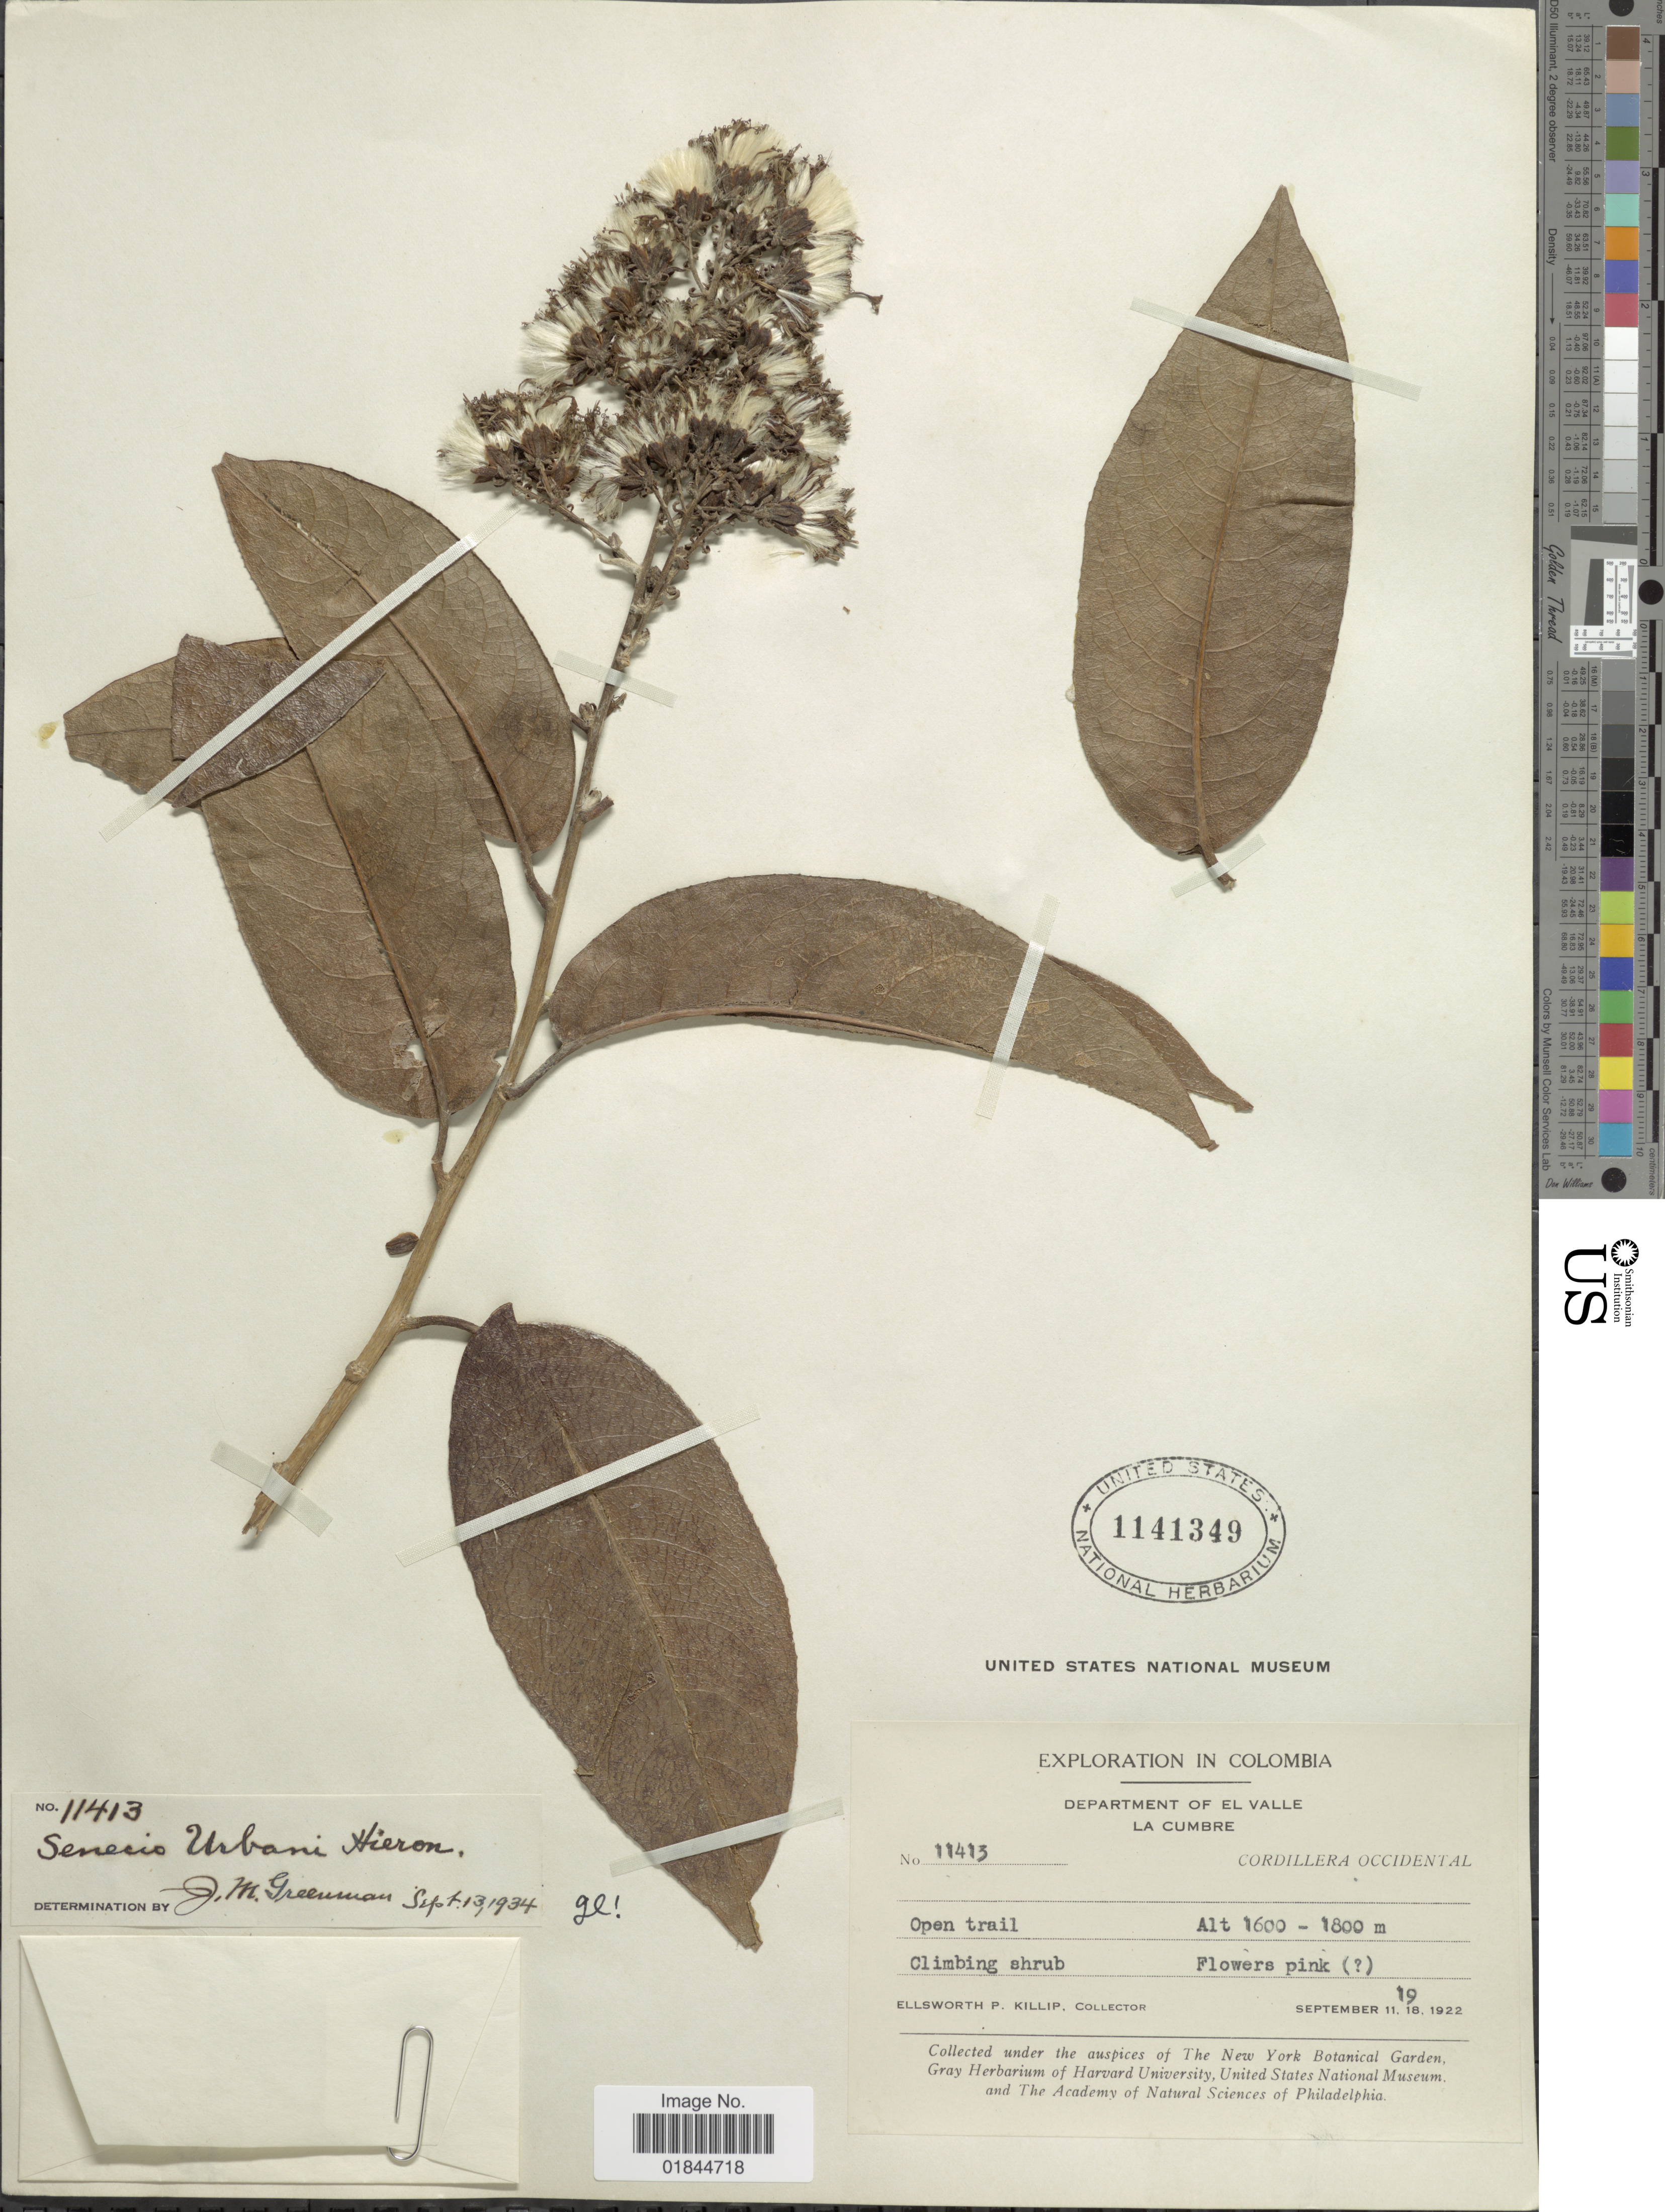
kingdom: Plantae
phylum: Tracheophyta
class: Magnoliopsida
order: Asterales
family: Asteraceae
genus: Pentacalia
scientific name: Pentacalia urbanii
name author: (Hieron.) Cuatrec.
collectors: E. P. Killip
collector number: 11413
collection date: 1922-09-11/1922-09-19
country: Colombia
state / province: Valle del Cauca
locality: Department of El Valle. La Cumbre. Cordillera Occidental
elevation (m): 1600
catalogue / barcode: US 1141349